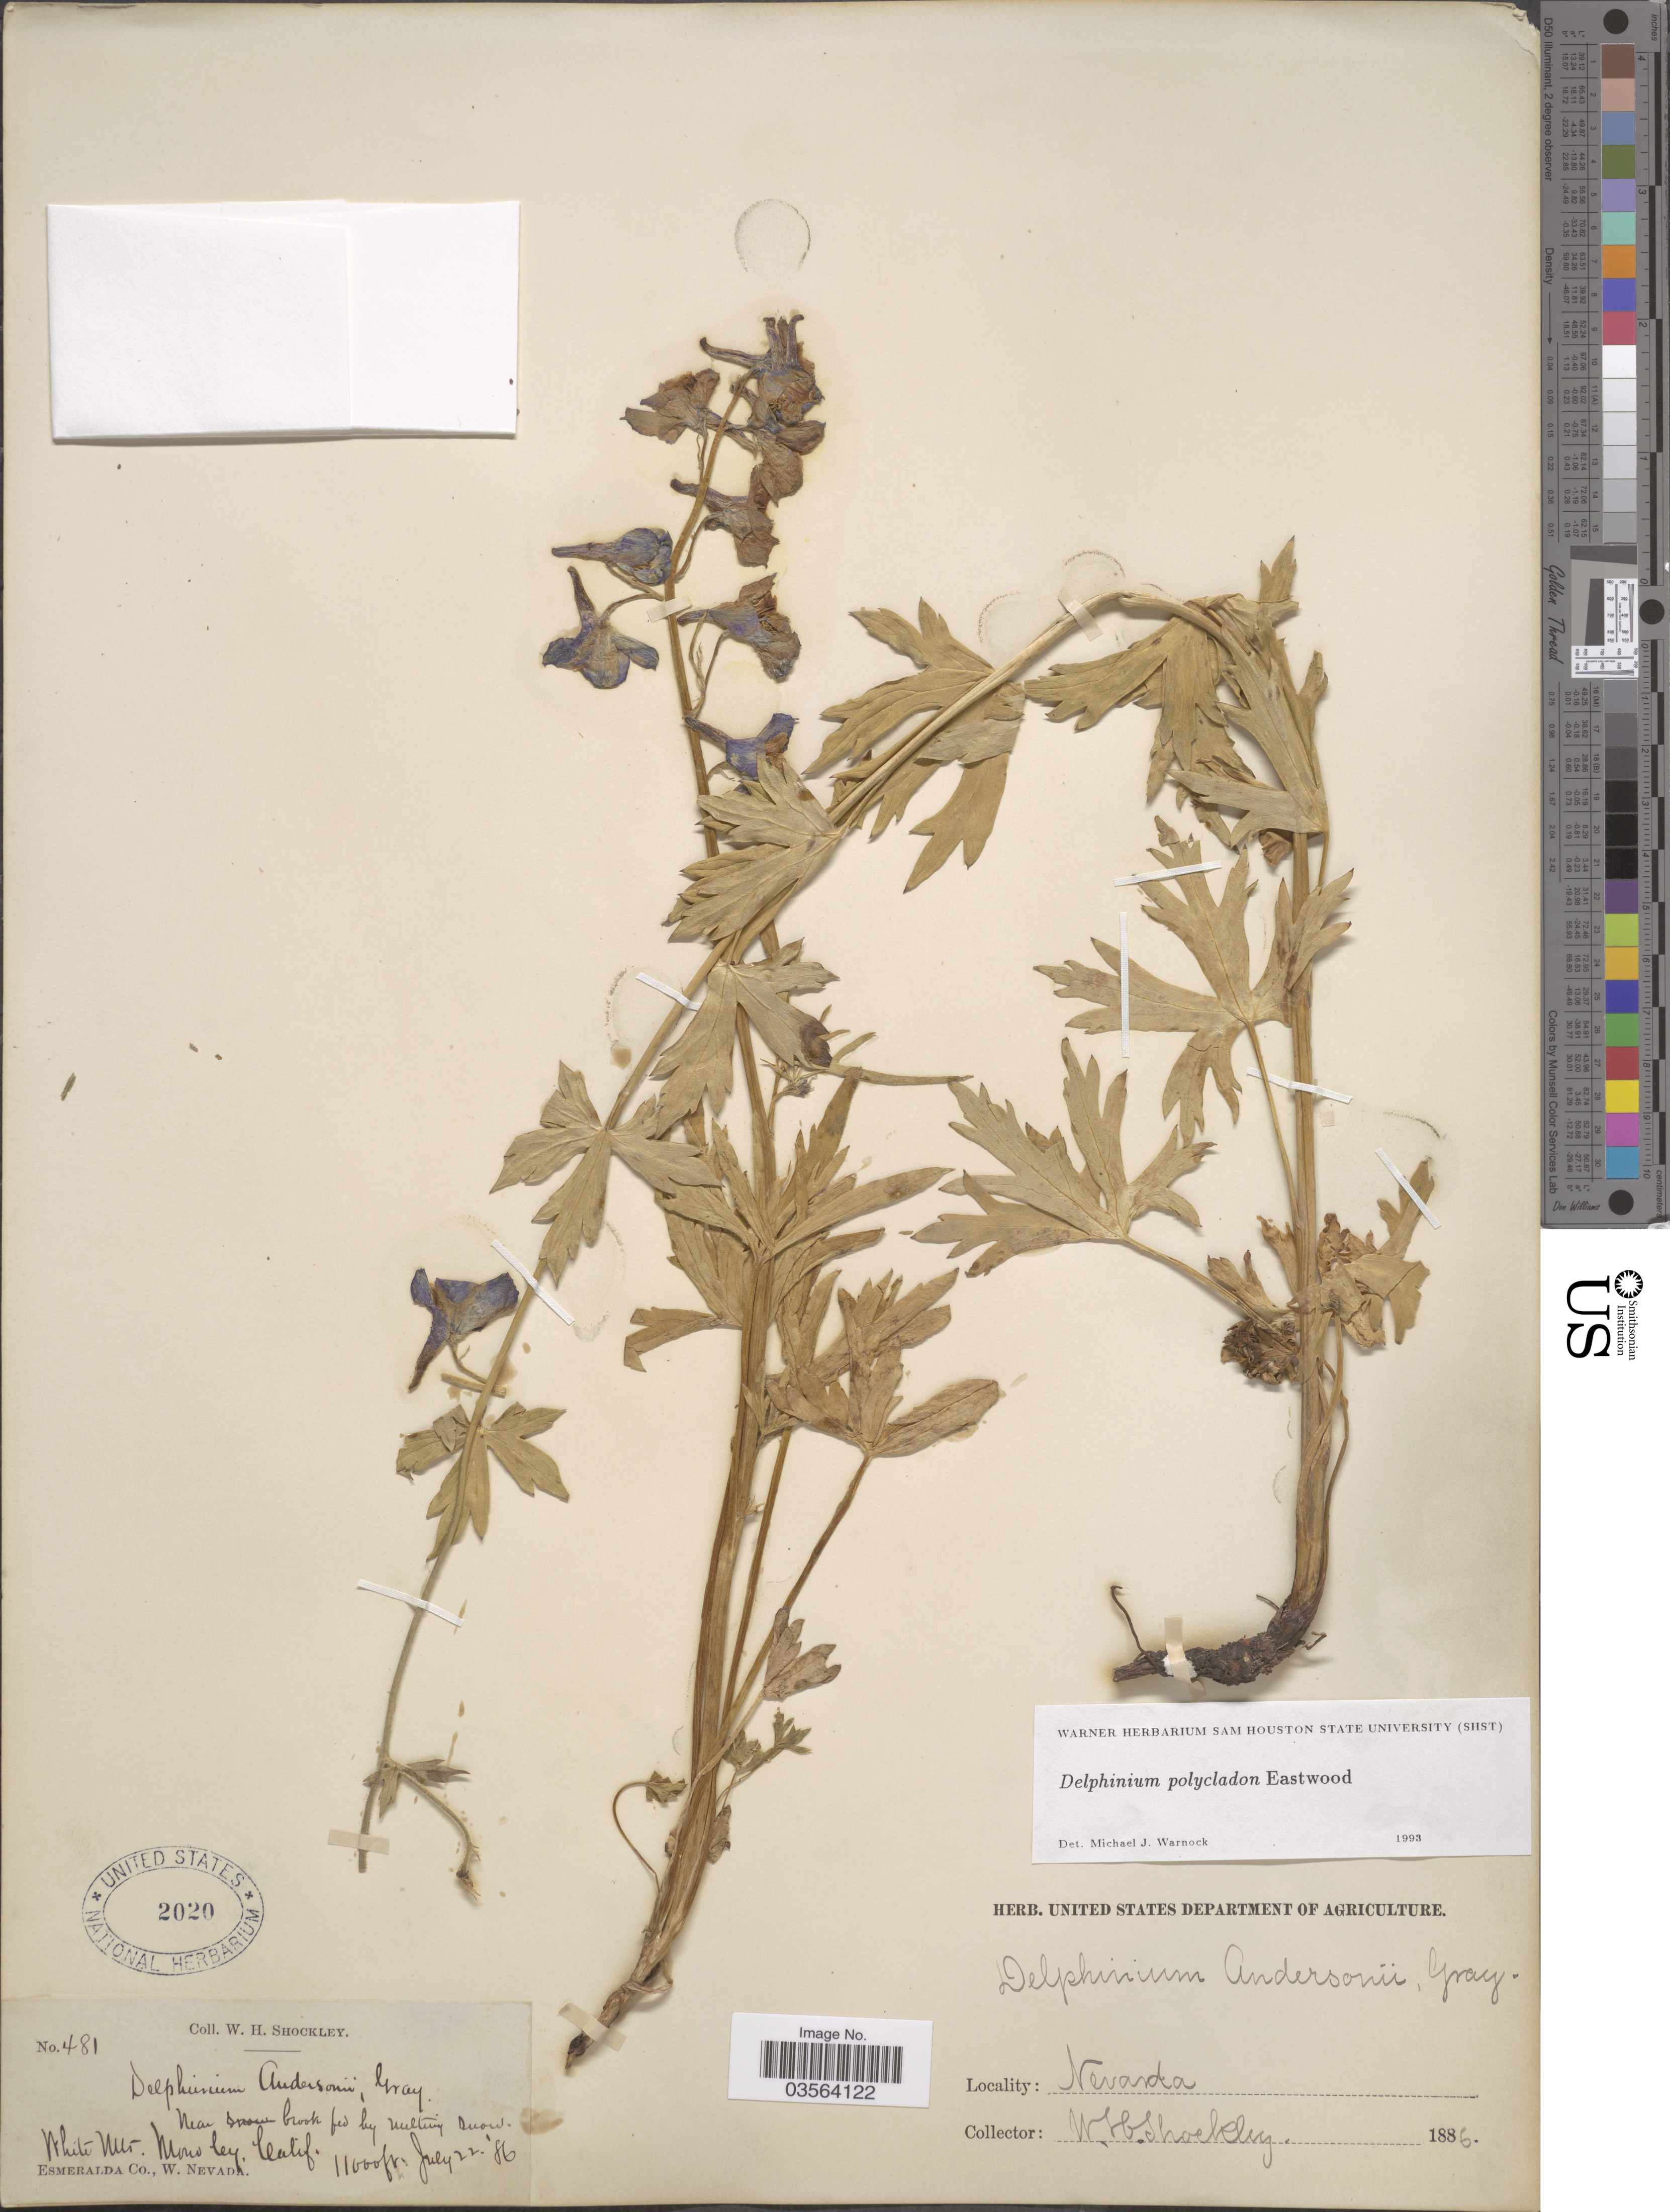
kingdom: Plantae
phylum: Tracheophyta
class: Magnoliopsida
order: Ranunculales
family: Ranunculaceae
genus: Delphinium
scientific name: Delphinium polycladon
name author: Eastw.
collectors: W. Shockley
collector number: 481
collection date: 1886-07-22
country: United States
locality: White Mts. Mono by Calif. Nevada.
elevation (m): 3353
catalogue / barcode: US 2020